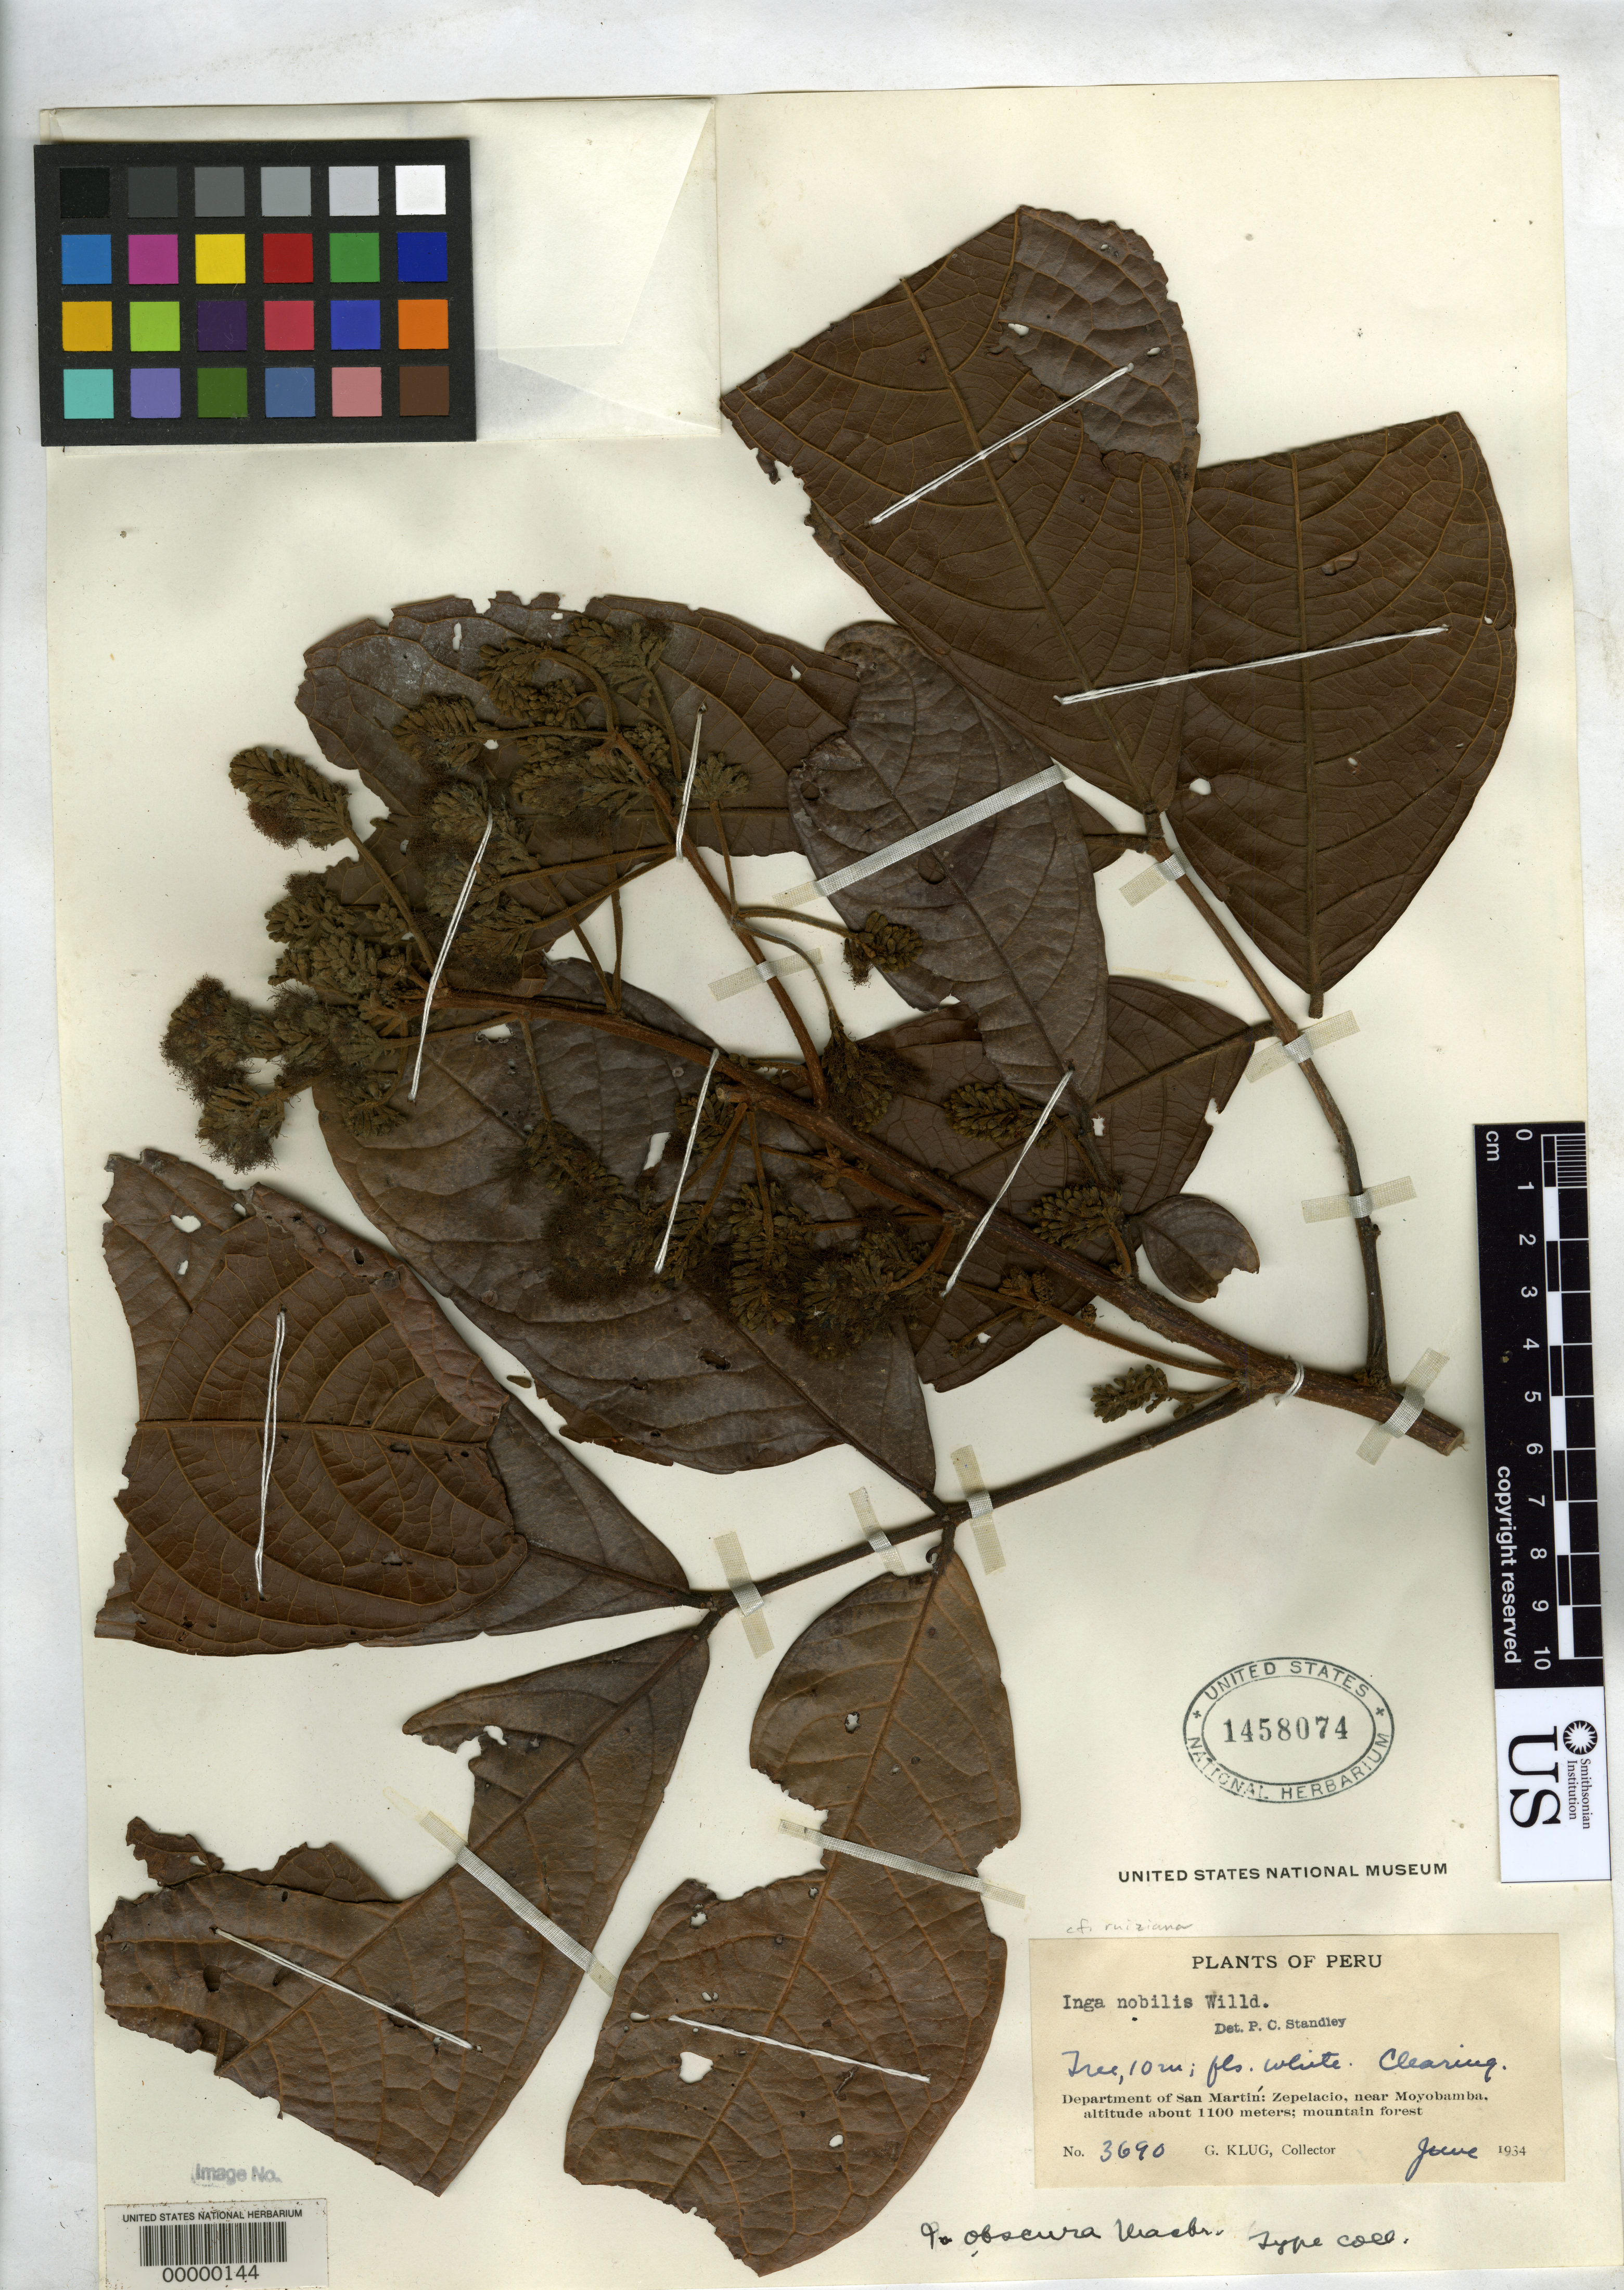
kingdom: Plantae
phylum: Tracheophyta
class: Magnoliopsida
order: Fabales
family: Fabaceae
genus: Inga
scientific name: Inga obscura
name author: J.F. Macbr.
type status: Isotype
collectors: G. Klug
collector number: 3690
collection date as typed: Jun 1934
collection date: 1934-06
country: Peru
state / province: San Martín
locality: Zepelacio, near Moyobamba.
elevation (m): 1100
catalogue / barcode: US 1458074